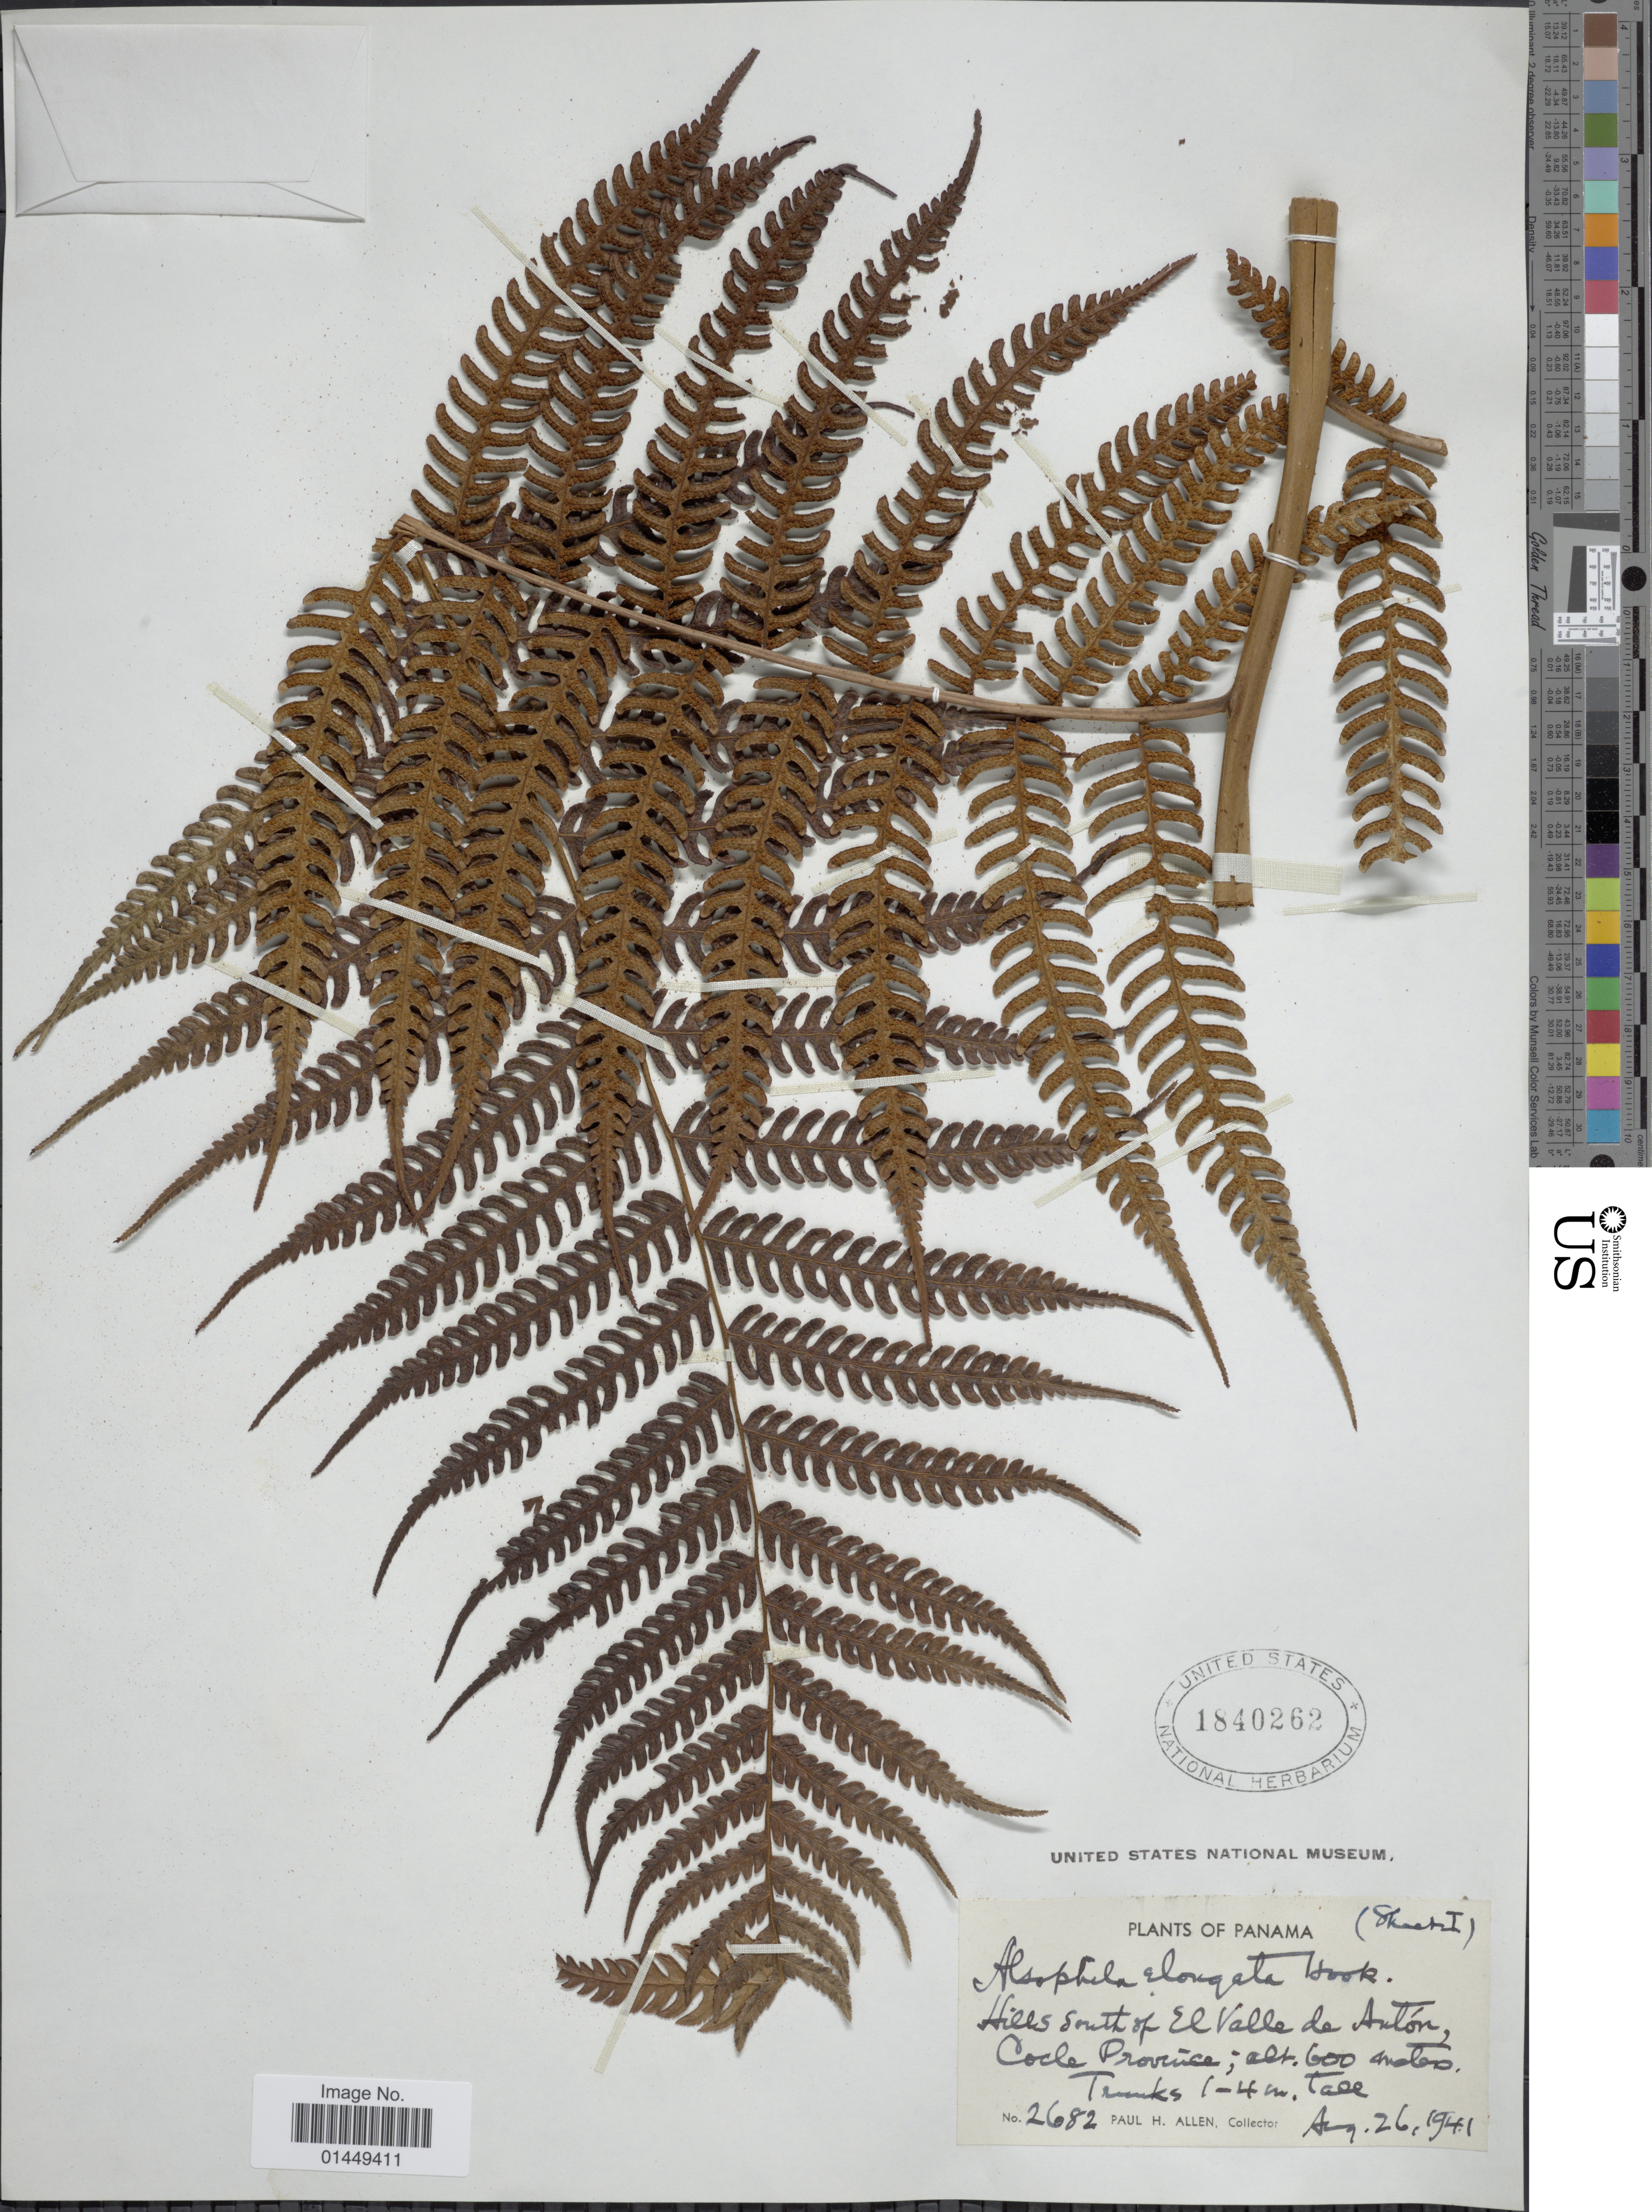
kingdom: Plantae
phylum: Tracheophyta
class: Polypodiopsida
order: Cyatheales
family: Cyatheaceae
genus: Cyathea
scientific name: Cyathea poeppigii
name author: (Hook.) Domin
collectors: P. H. Allen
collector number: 2682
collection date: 1941-08-26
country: Panama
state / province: Coclé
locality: Hills south of El Valle de Antón, Cocle Province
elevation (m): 600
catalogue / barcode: US 1840262